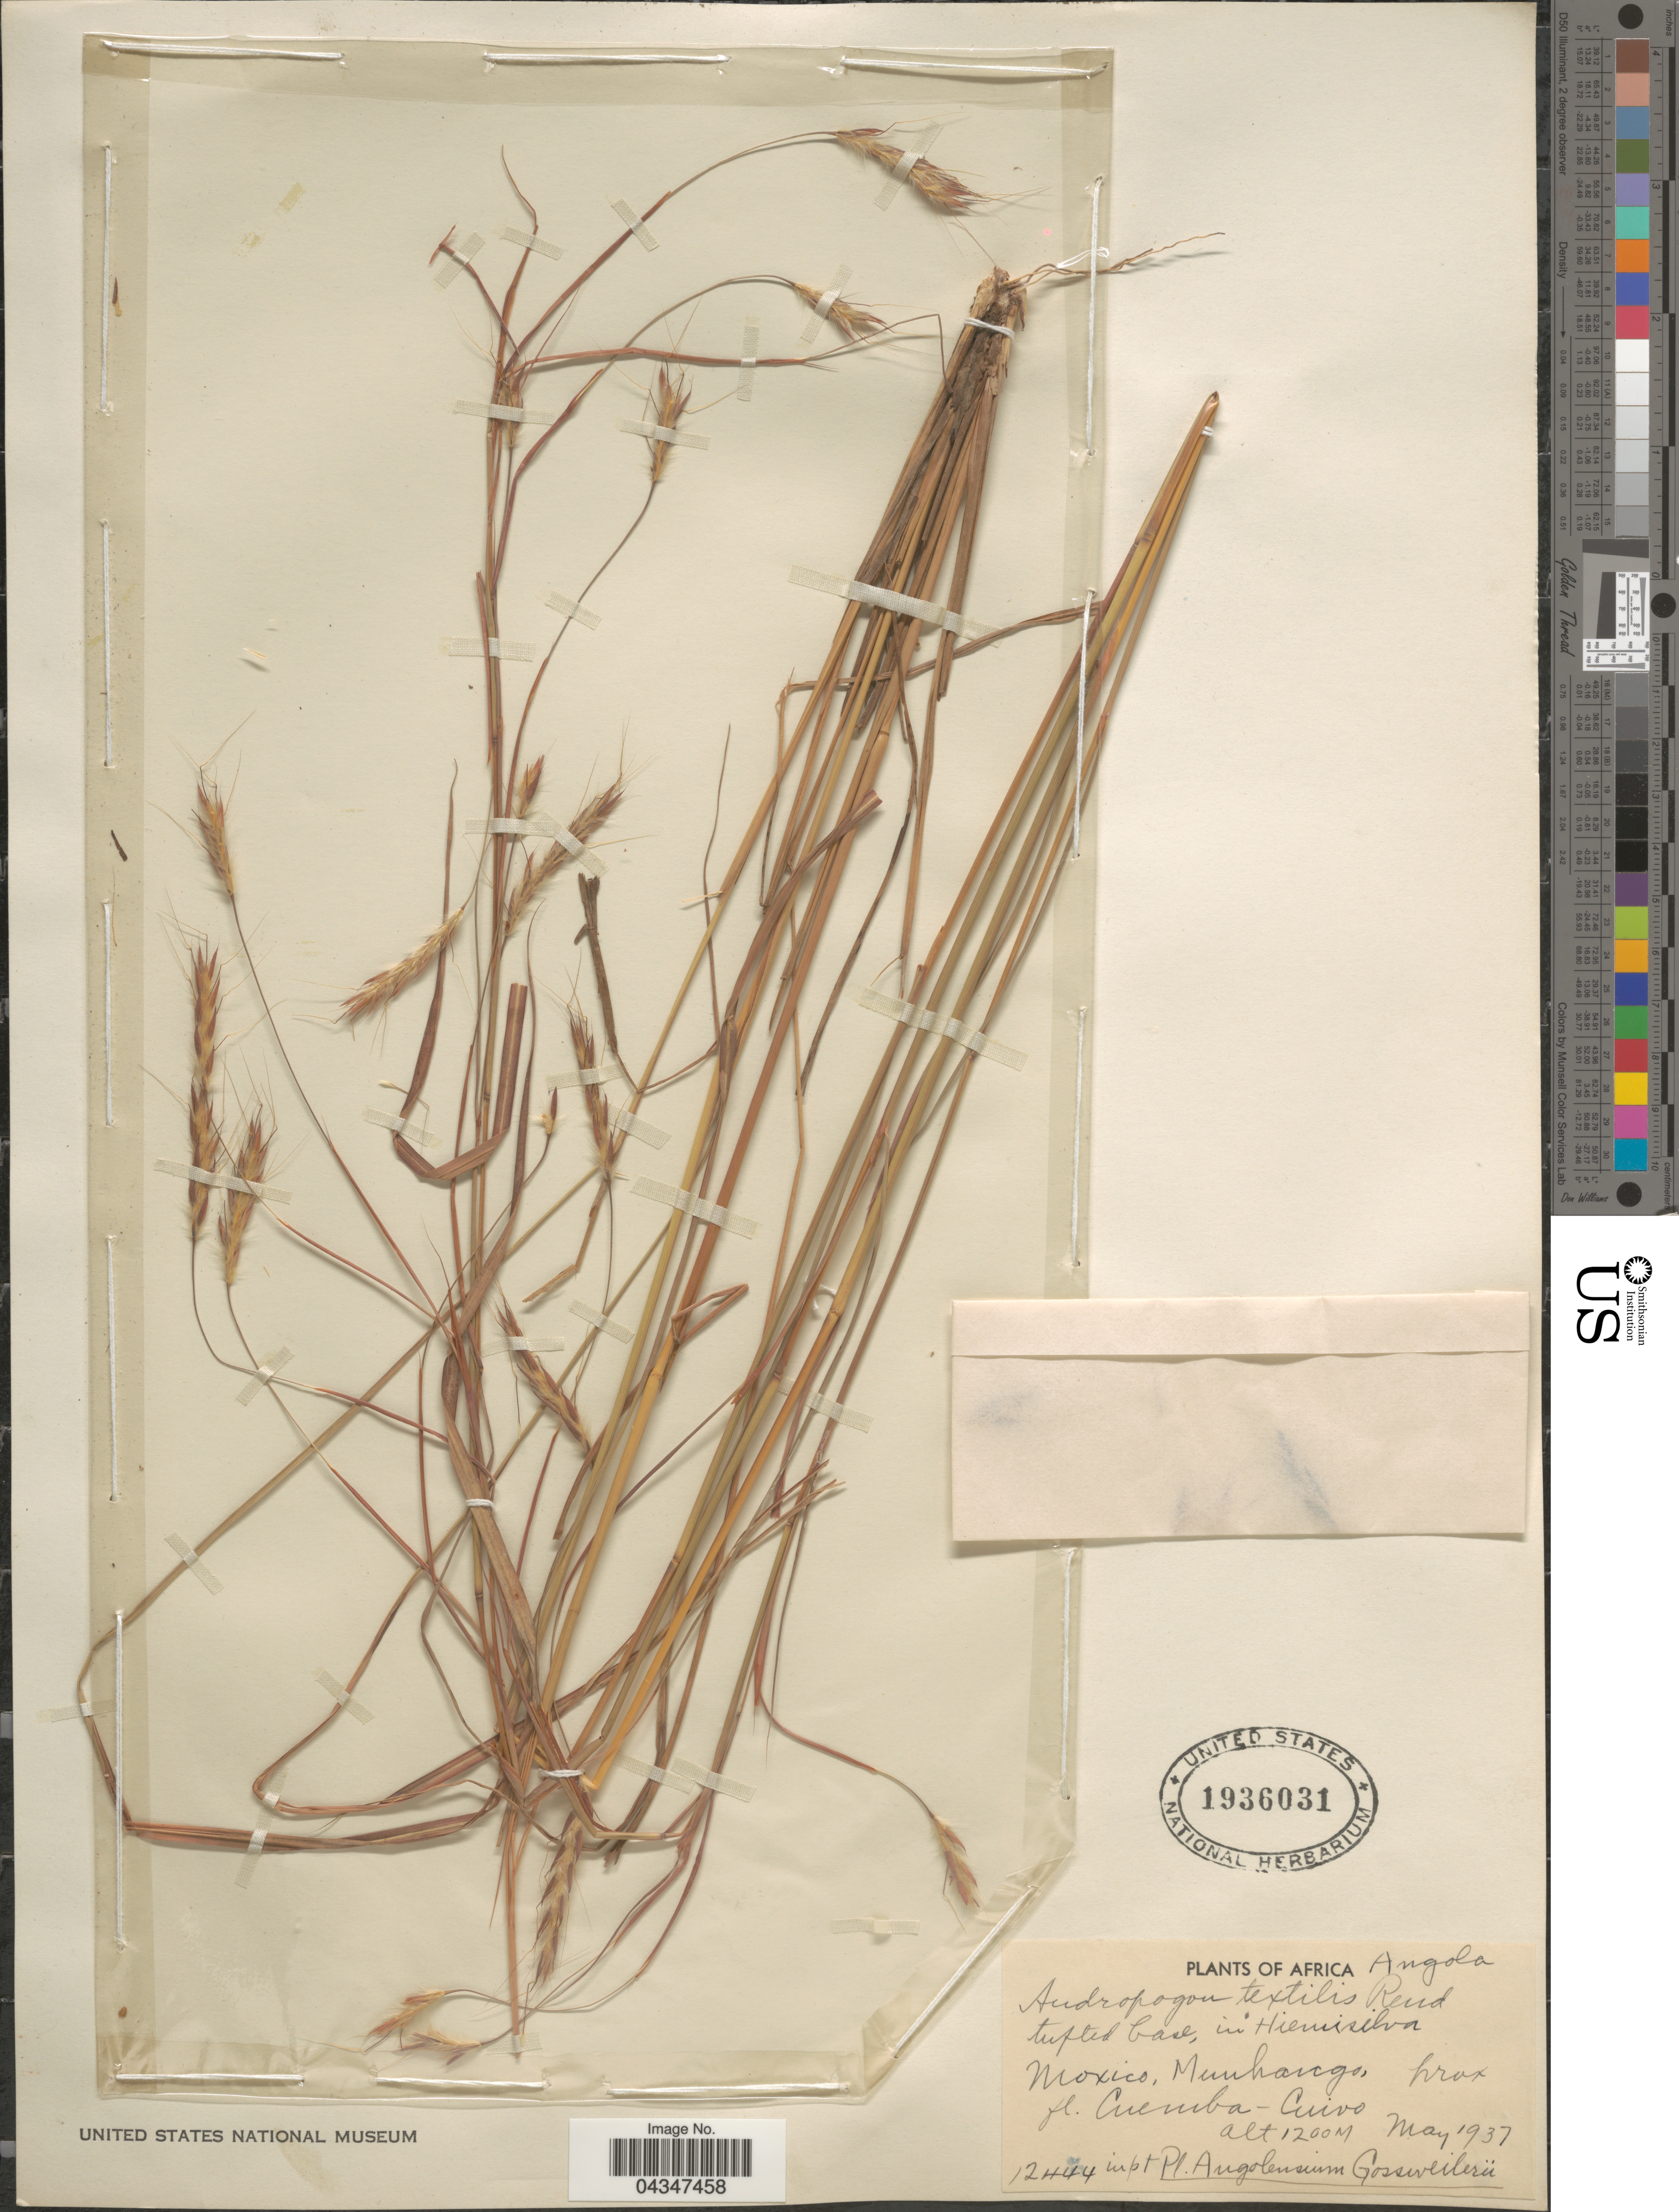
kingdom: Plantae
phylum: Tracheophyta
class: Liliopsida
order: Poales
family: Poaceae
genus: Andropogon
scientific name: Andropogon textilis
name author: Welw. ex Rendle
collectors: -. Gossweiler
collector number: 12444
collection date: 1937-05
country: Angola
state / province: Moxico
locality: Munhango, prox fl. Cuemba-Cuivo.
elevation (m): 1200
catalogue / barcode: US 1936031